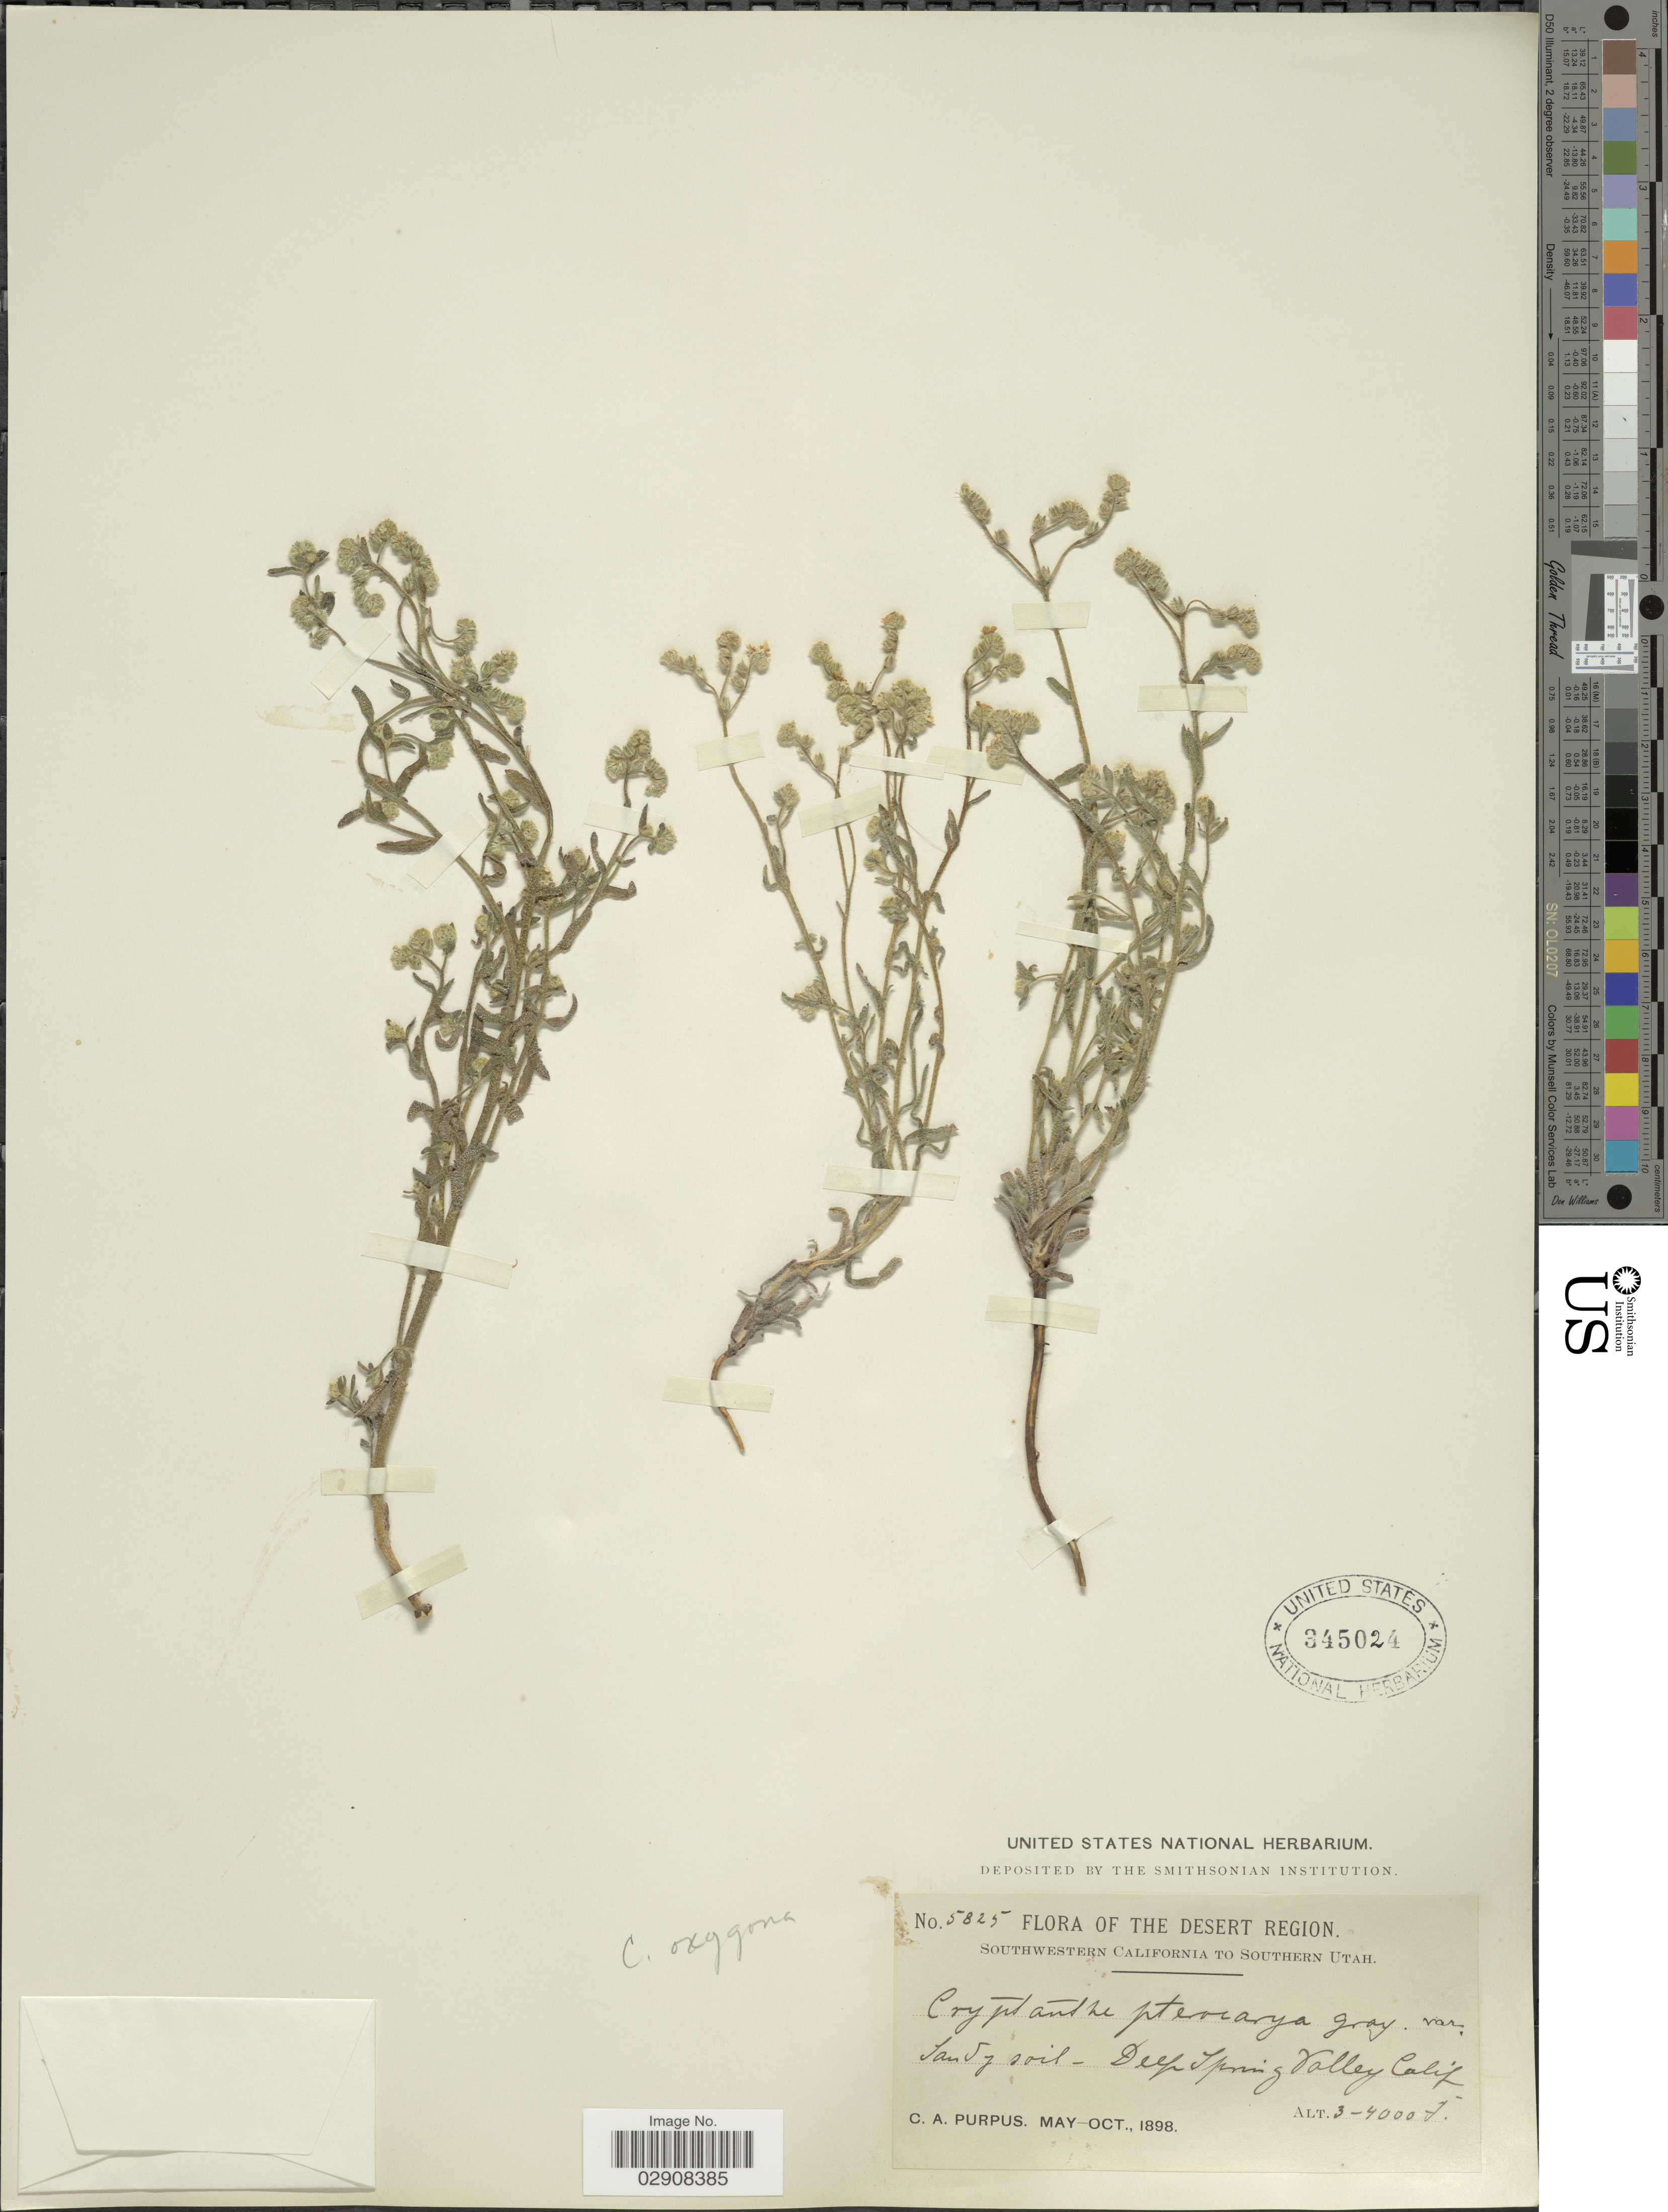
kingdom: Plantae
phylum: Tracheophyta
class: Magnoliopsida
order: Boraginales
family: Boraginaceae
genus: Cryptantha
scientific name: Cryptantha oxygona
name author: (A. Gray) S.W. Greene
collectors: C. A. Purpus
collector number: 5825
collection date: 1898-05/1898-10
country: United States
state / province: California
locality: The Desert Region. Southwestern California. Deep Spring Valley, Calif.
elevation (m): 914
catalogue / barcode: US 345024